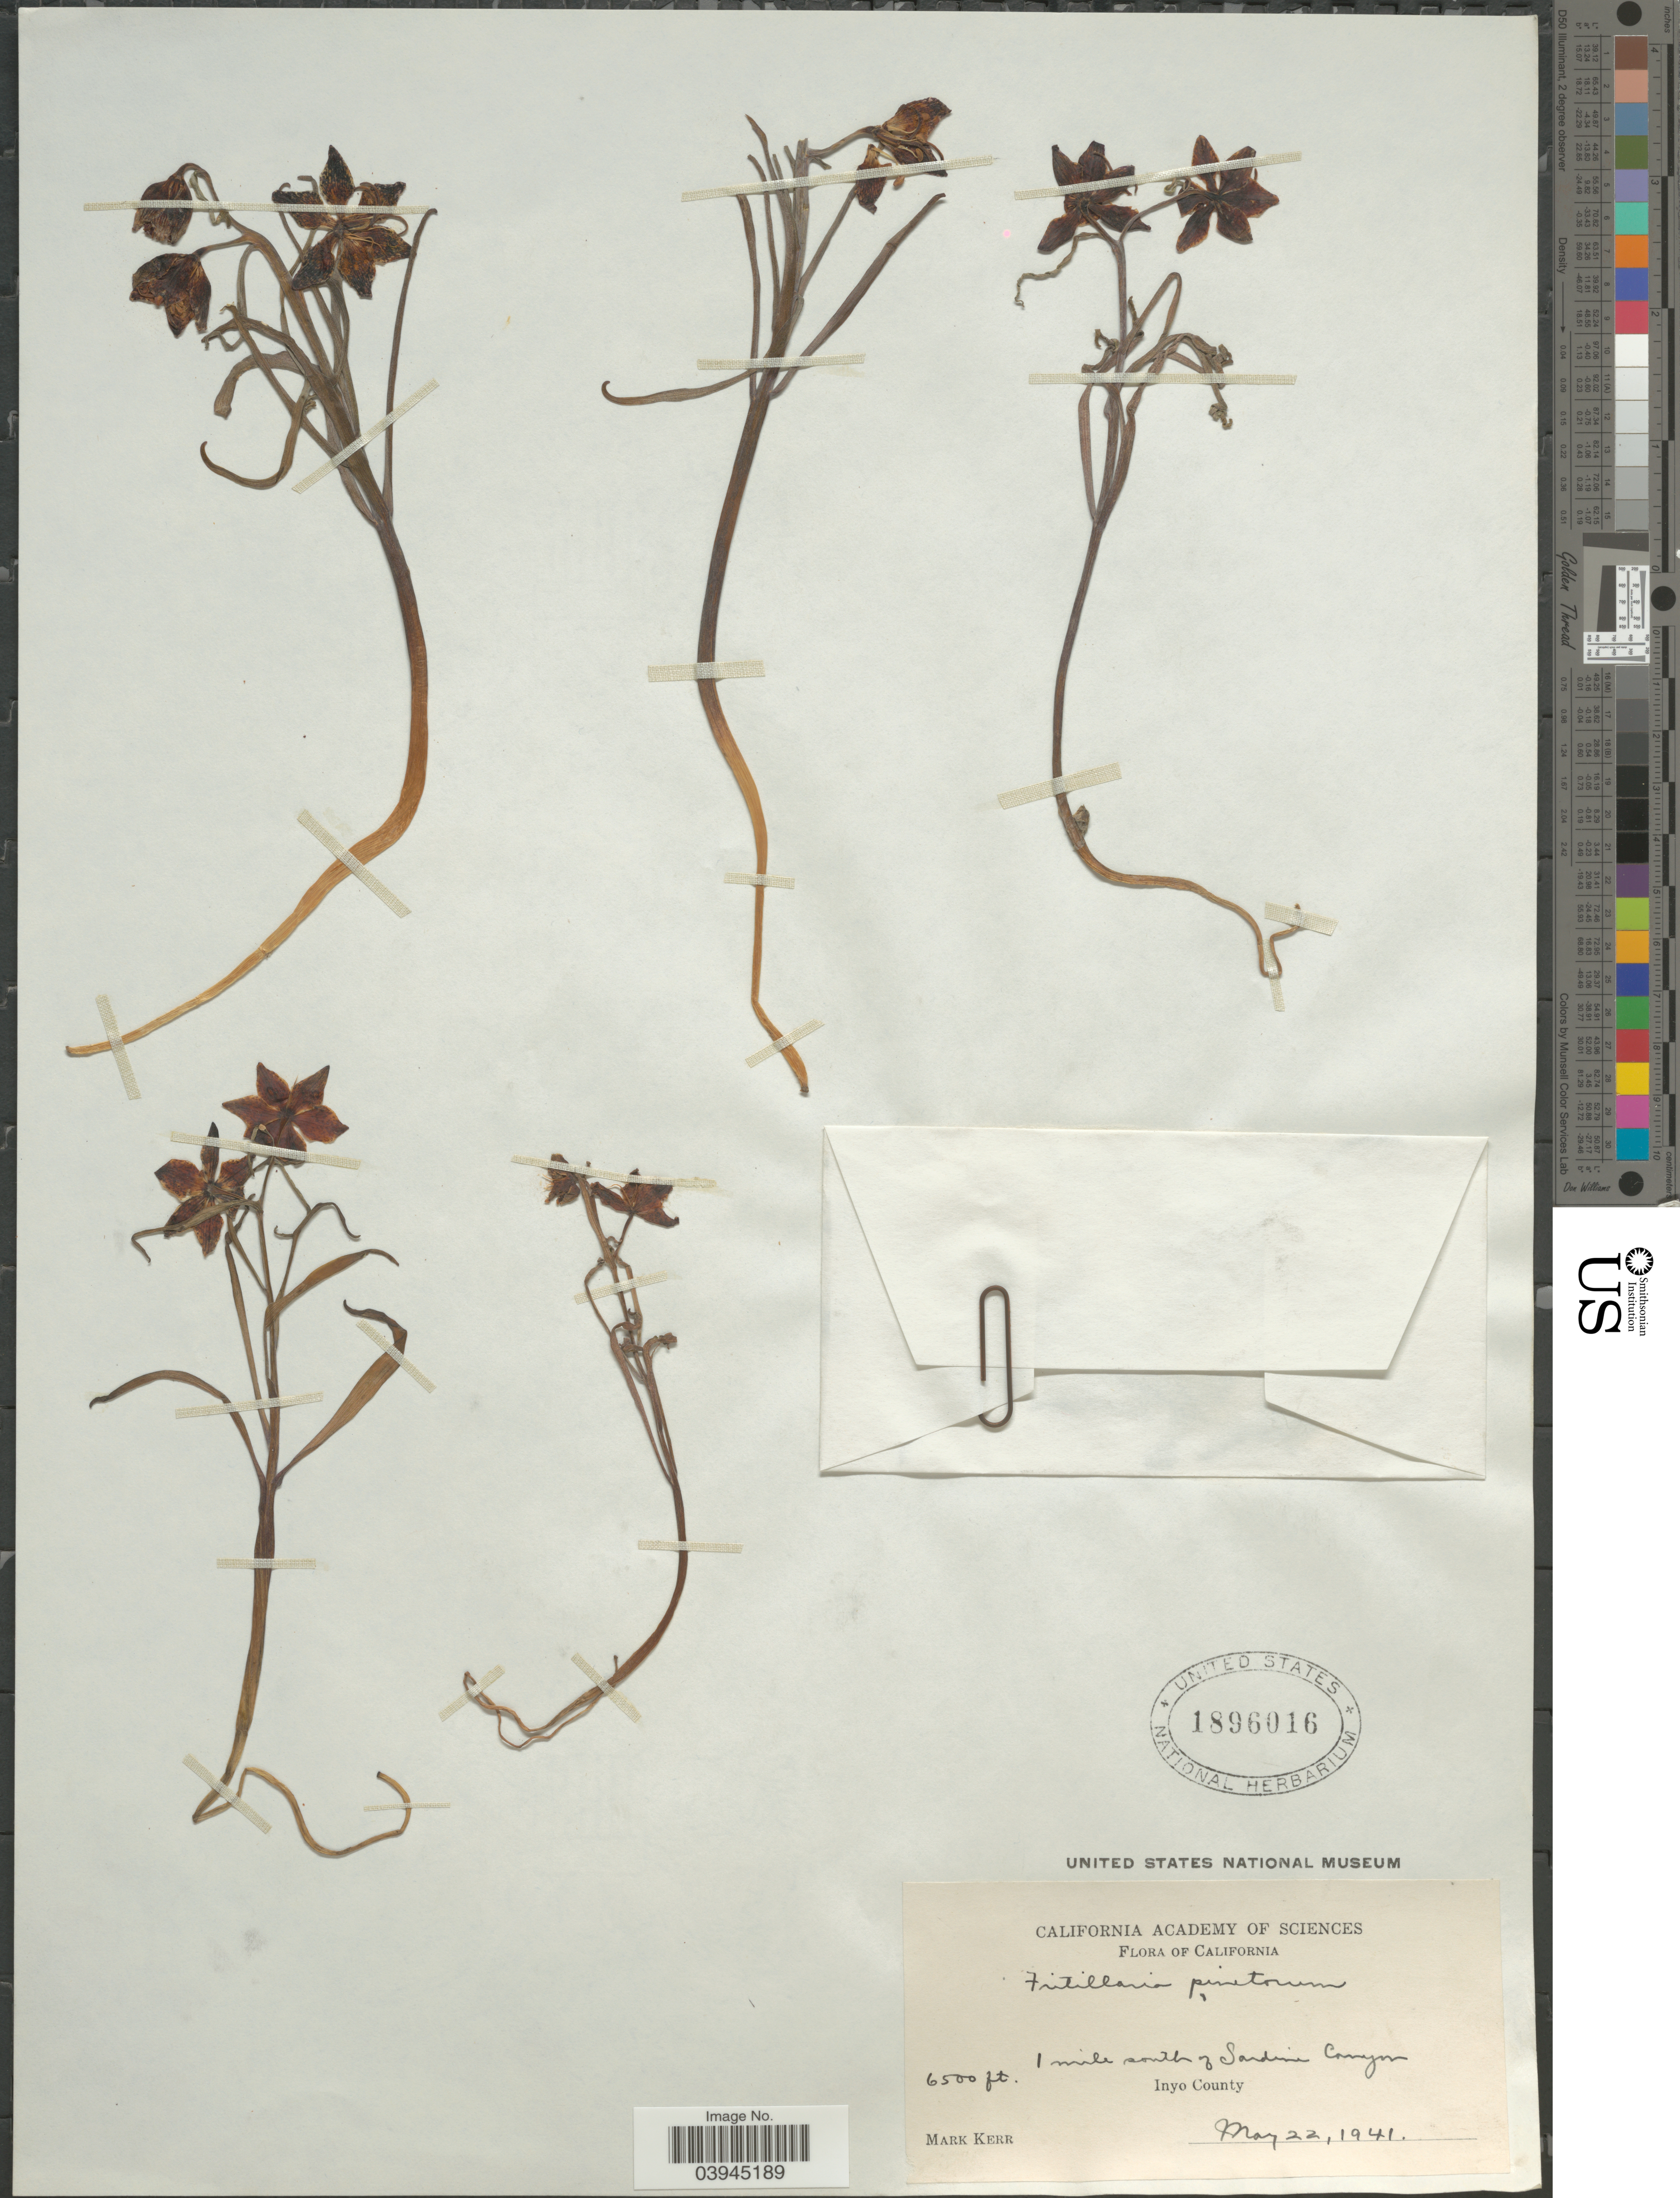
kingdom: Plantae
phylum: Tracheophyta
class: Liliopsida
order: Liliales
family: Liliaceae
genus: Fritillaria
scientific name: Fritillaria pinetorum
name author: Davidson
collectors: M. Kerr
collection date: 1941-05-22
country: United States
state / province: California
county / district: Inyo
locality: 1 mile south of Sardine Canyon. Inyo County.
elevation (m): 1981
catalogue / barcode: US 1896016